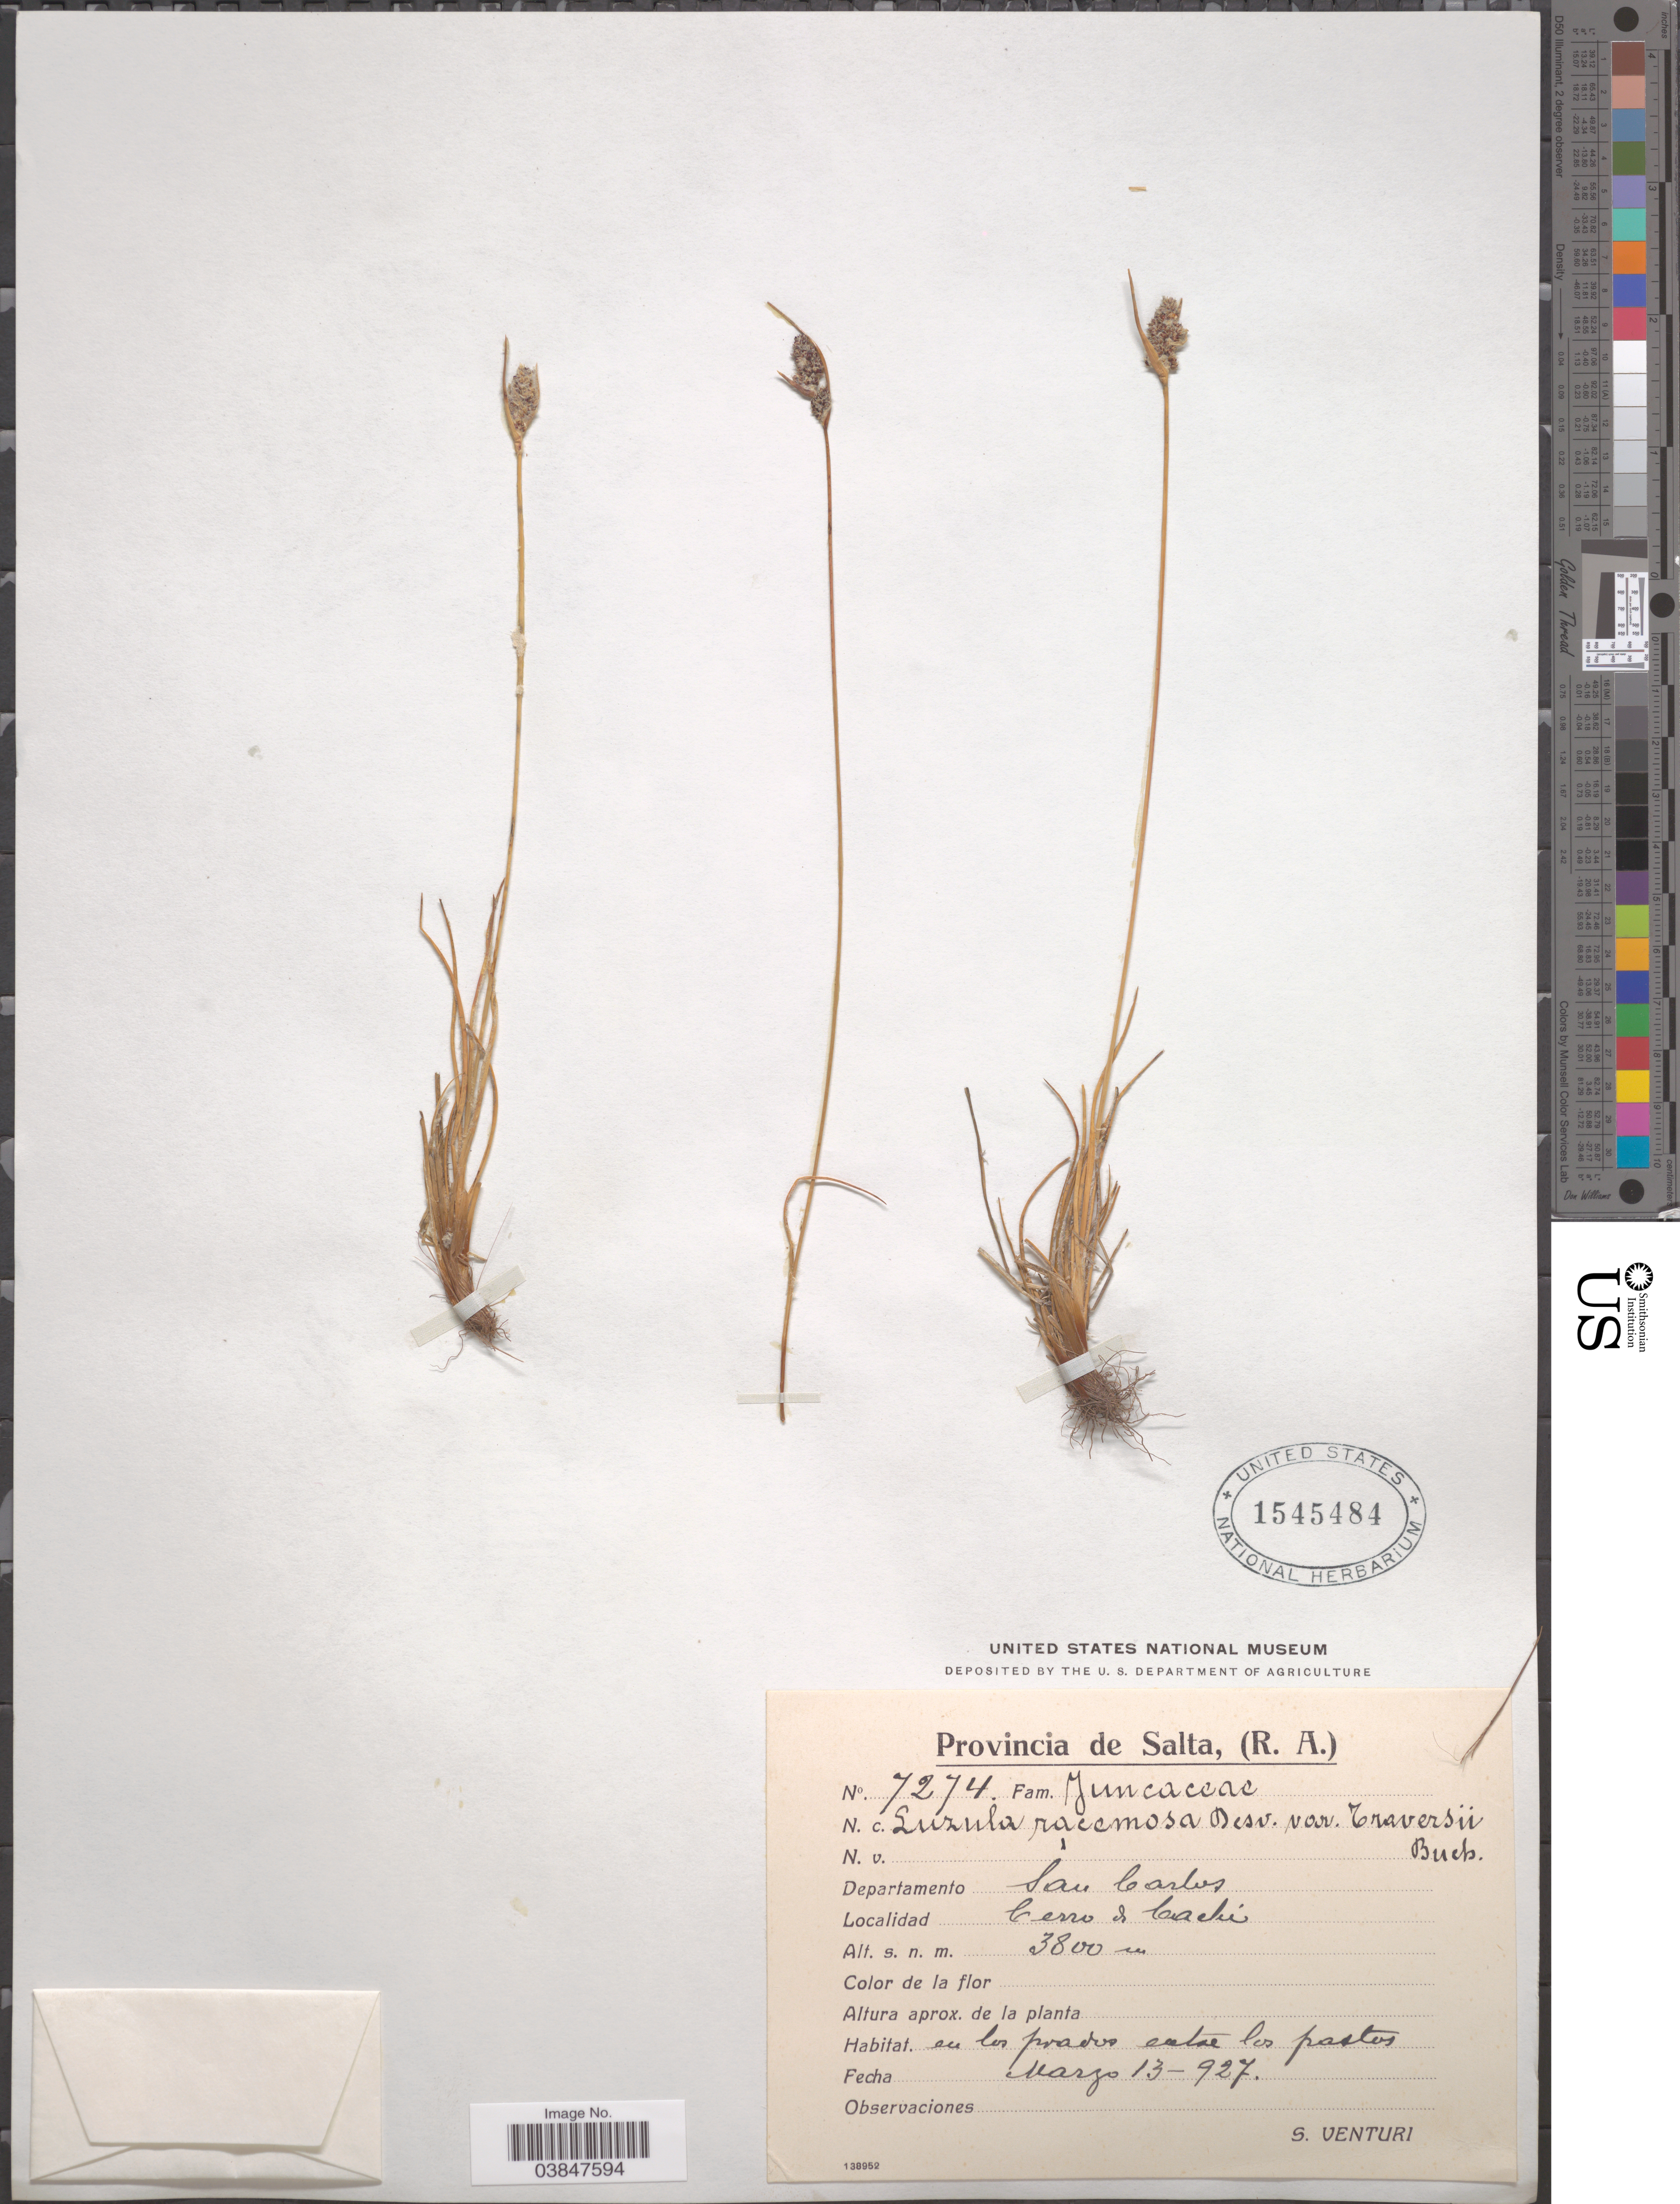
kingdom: Plantae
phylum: Tracheophyta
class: Liliopsida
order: Poales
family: Juncaceae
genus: Luzula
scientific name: Luzula racemosa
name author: Desv.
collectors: S. Venturi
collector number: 7274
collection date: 1927-03-13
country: Argentina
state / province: Salta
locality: Departamento San Carlos. Cerro de Cachi.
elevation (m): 3800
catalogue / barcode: US 1545484